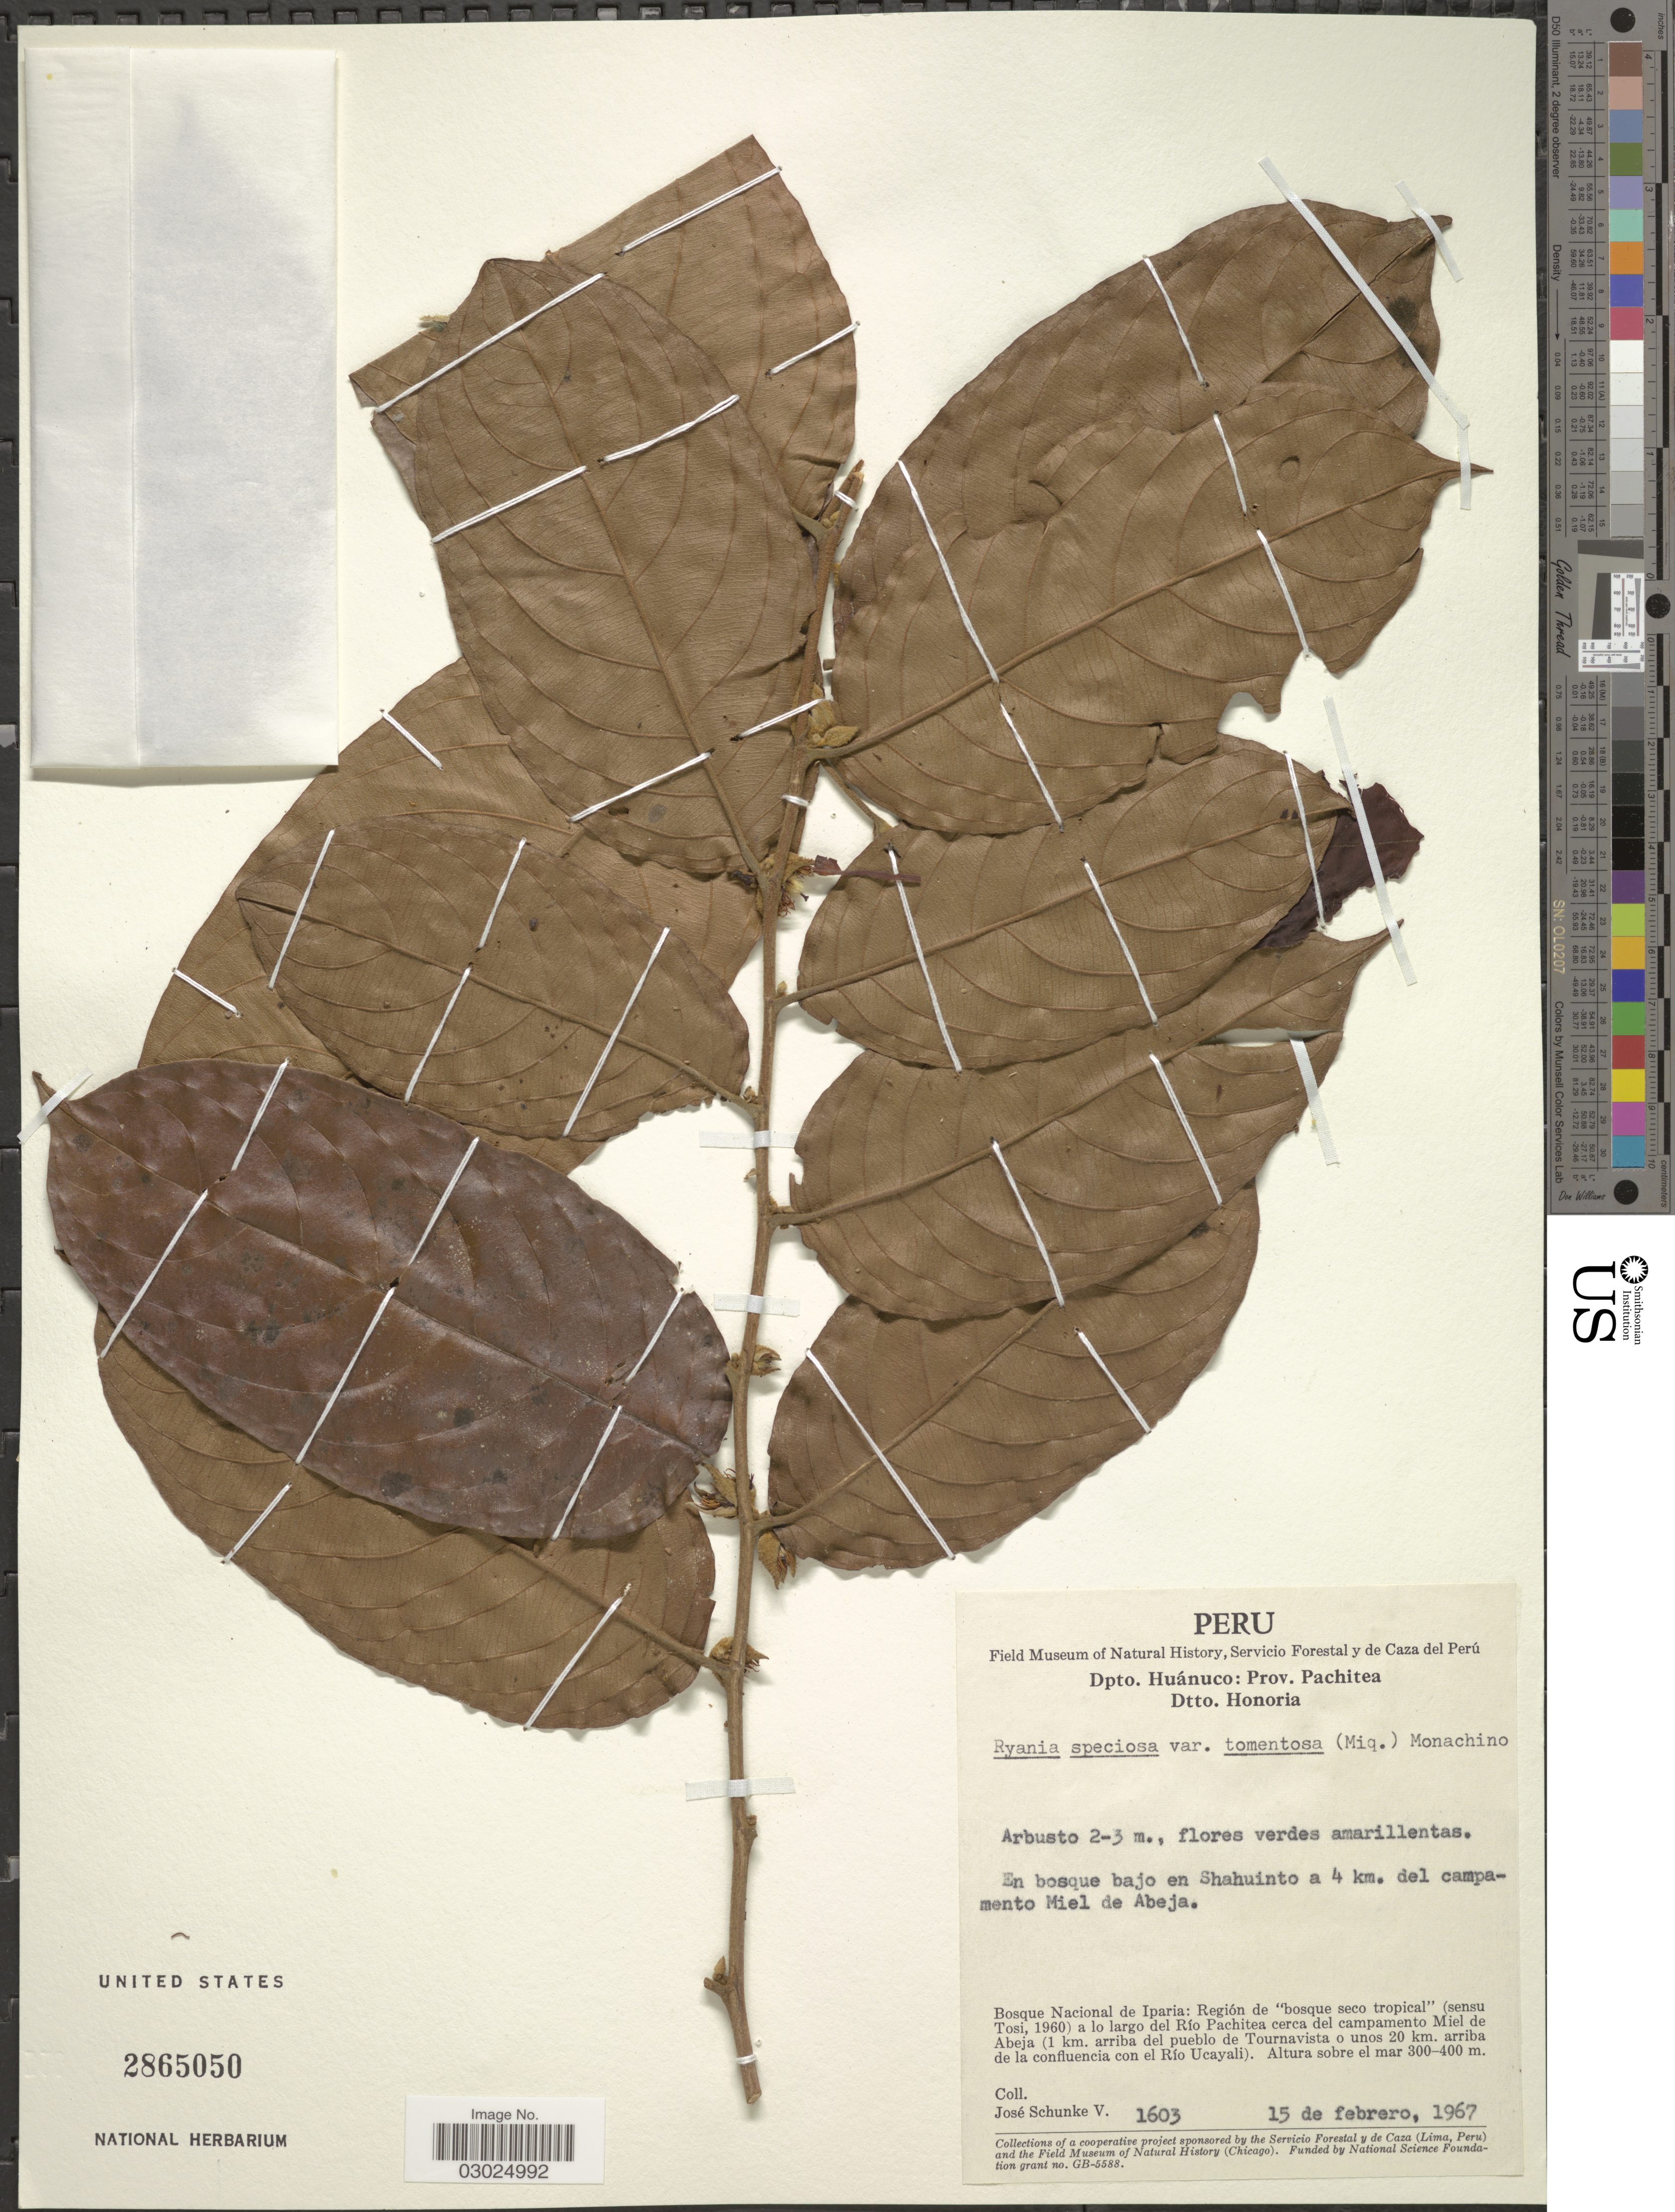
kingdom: Plantae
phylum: Tracheophyta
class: Magnoliopsida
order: Malpighiales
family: Salicaceae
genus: Ryania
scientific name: Ryania speciosa var. tomentosa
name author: (Miq.) Monach.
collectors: J. Schunke Vigo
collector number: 1603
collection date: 1967-02-15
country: Peru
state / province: Huánuco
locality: Dpto. Huánuco: Prov. Pachitea. Dtto. Honoria. Bosque Nacional de Iparia: Región de "bosque seco tropical" (sensu Tosi, 1960) a lo largo del Río Pachitea cerca del campamento Miel de Abeja (1 km. arriba del pueblo de Tournavista o unos 20 km. arriba de la confluencia con el Río Ucayali).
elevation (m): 300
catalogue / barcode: US 2865050